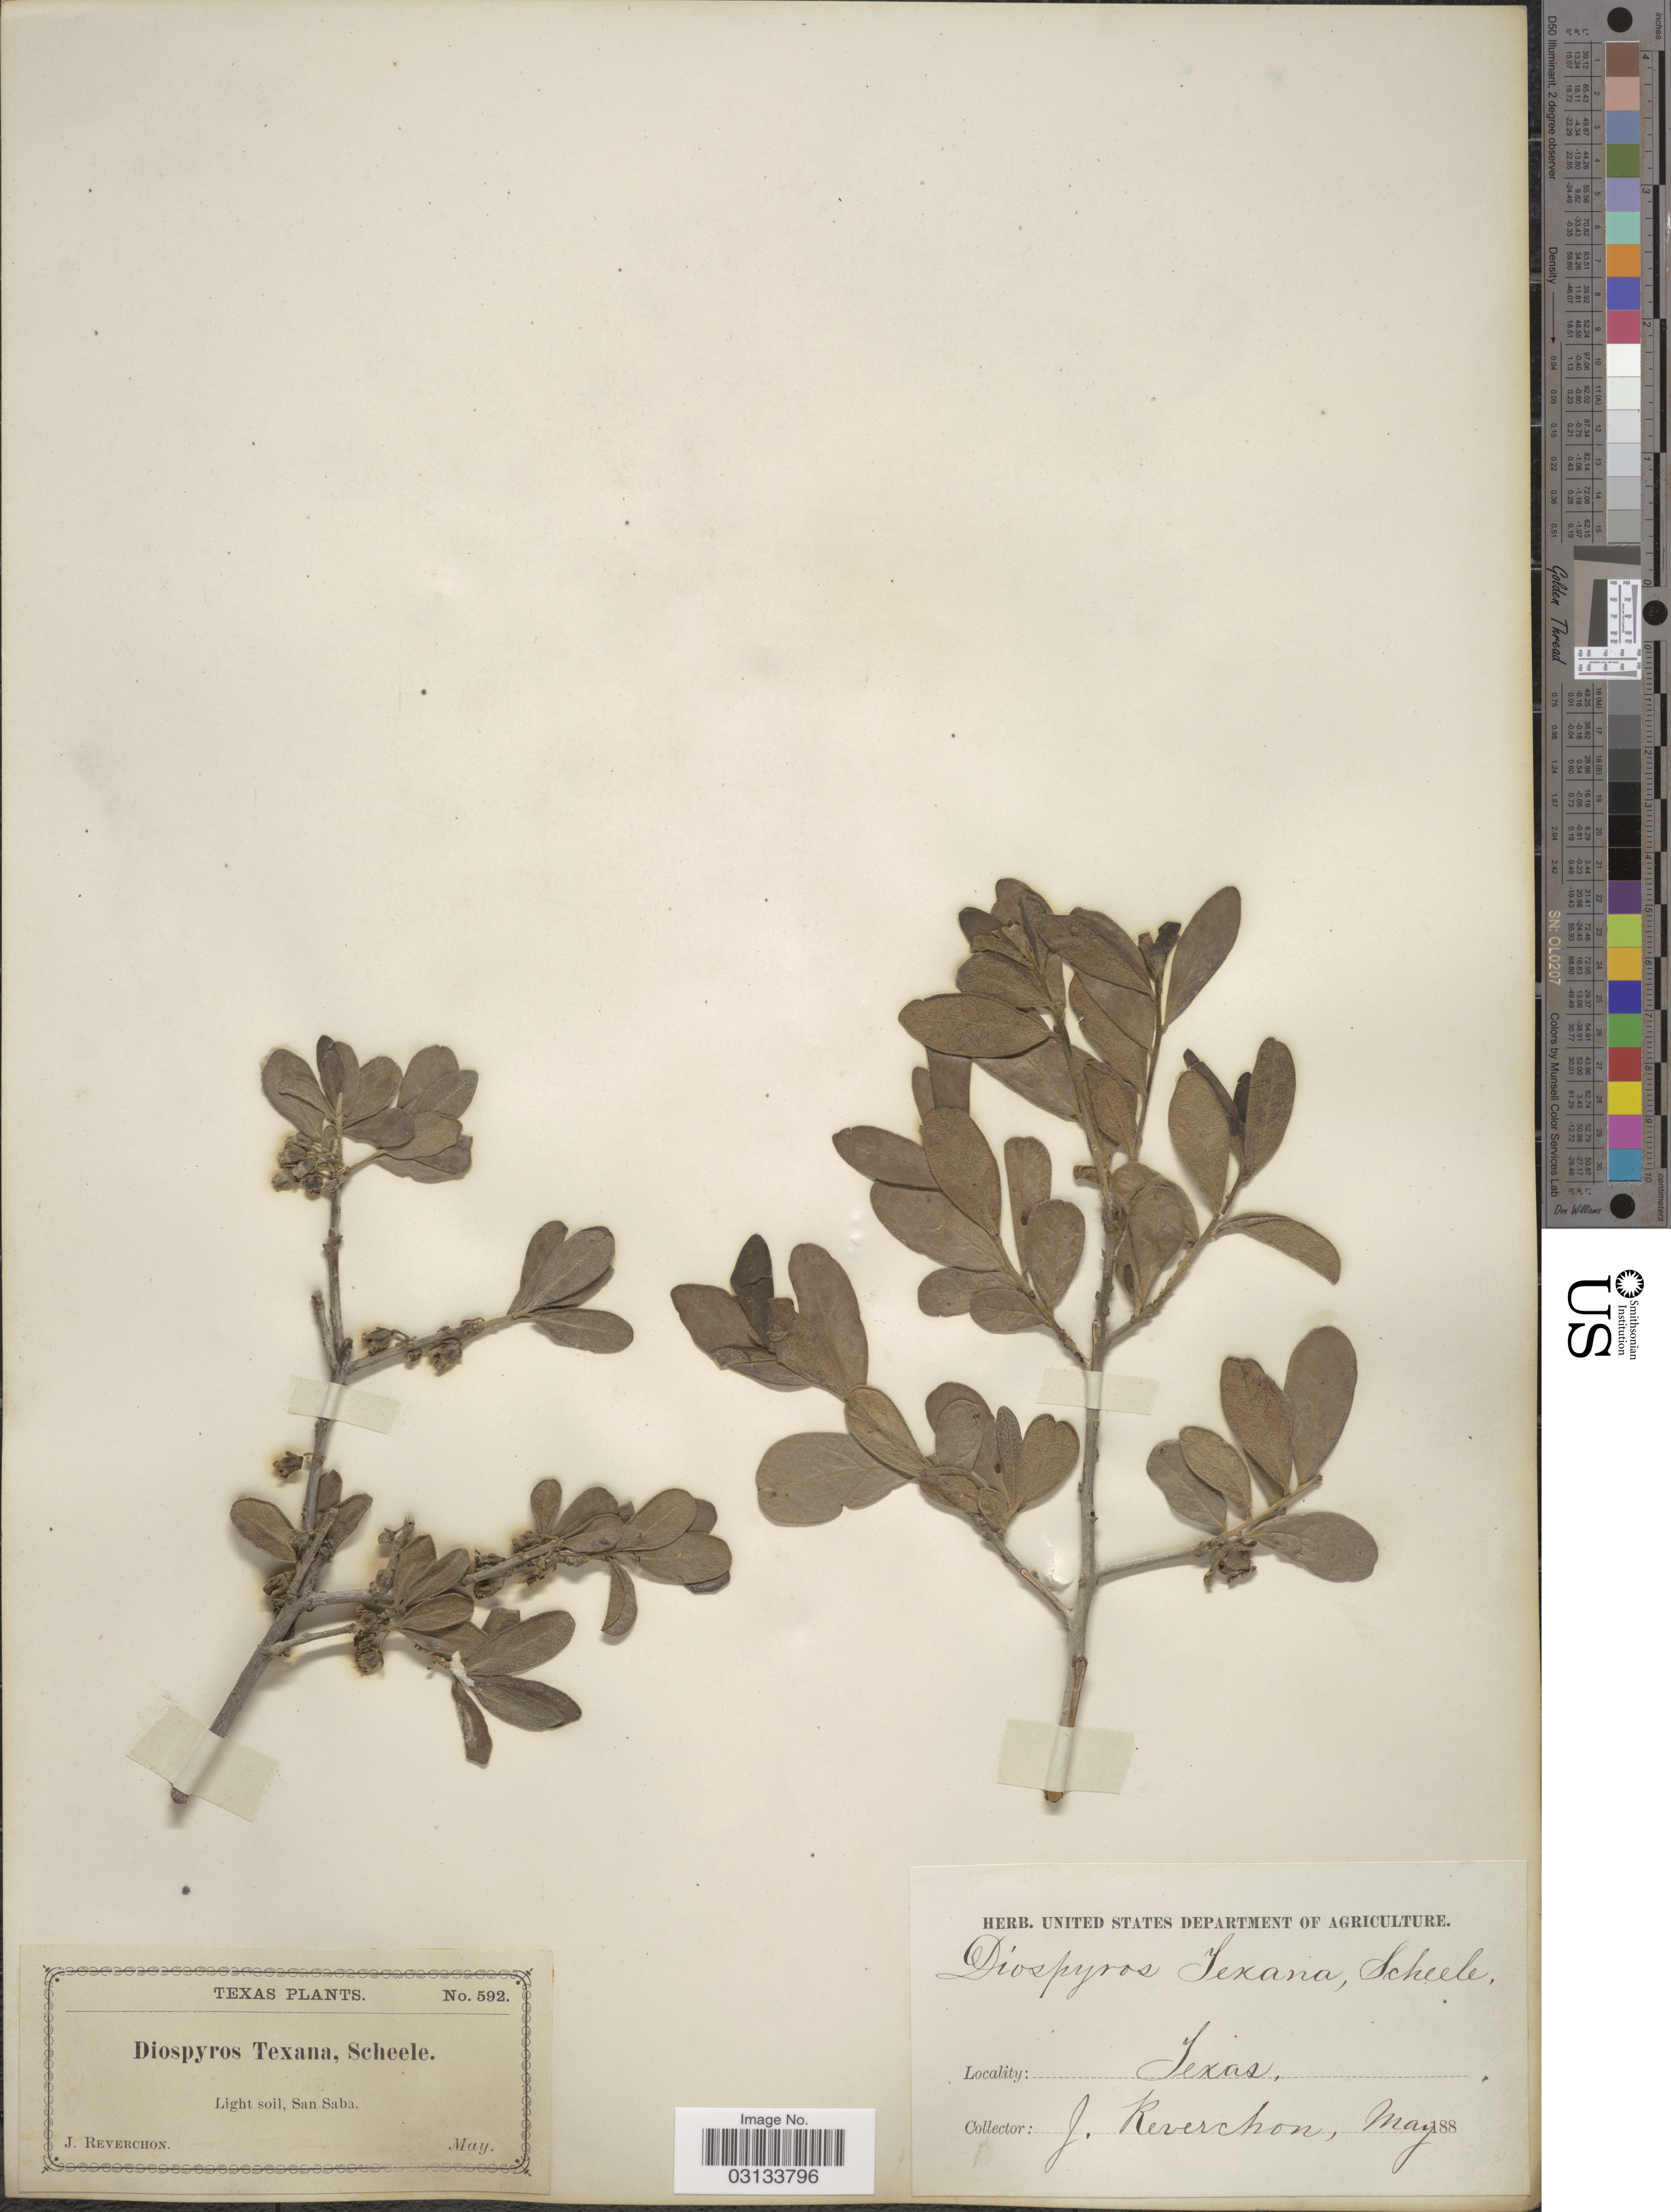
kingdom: Plantae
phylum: Tracheophyta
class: Magnoliopsida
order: Ericales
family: Ebenaceae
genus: Diospyros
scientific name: Diospyros texana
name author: Scheele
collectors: J. Reverchon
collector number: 592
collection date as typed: May 188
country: United States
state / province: Texas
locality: Light soil, San Saba.